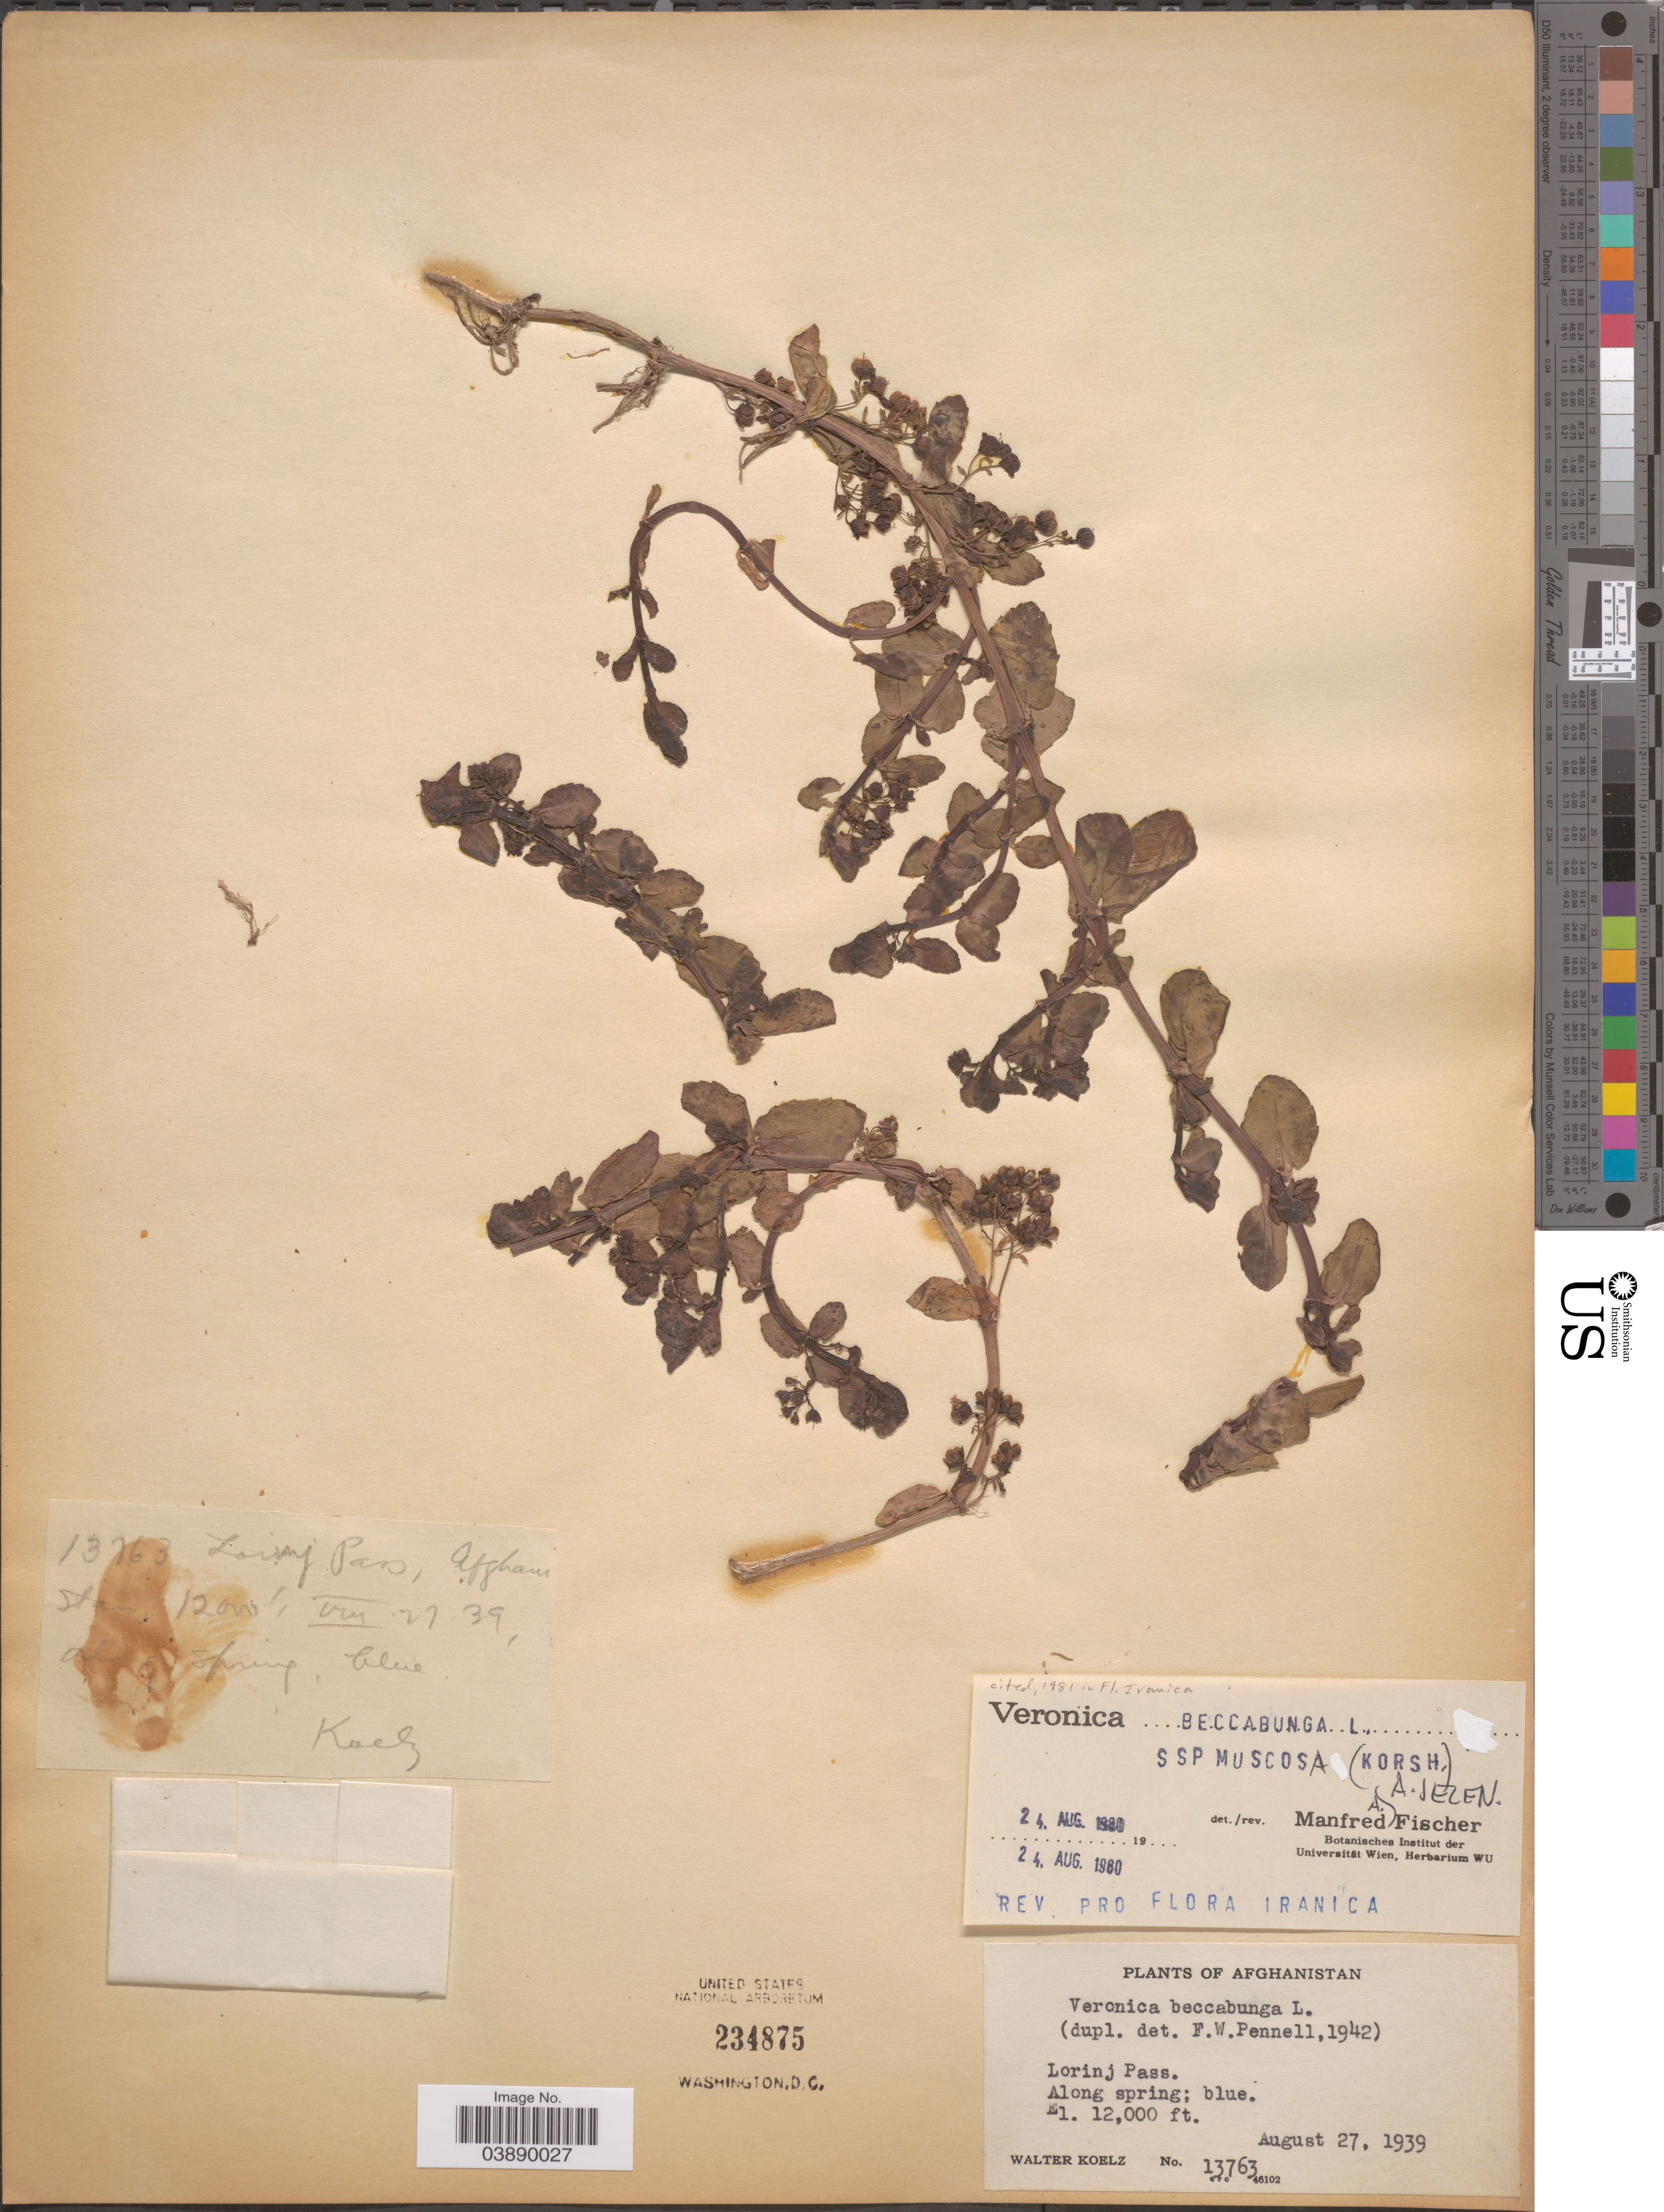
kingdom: Plantae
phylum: Tracheophyta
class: Magnoliopsida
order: Lamiales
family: Plantaginaceae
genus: Veronica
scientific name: Veronica beccabunga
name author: L.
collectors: W. N. Koelz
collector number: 13763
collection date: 1939-08-27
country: Afghanistan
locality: Lorinj Pass. Along spring.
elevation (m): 3658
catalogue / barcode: US 234875